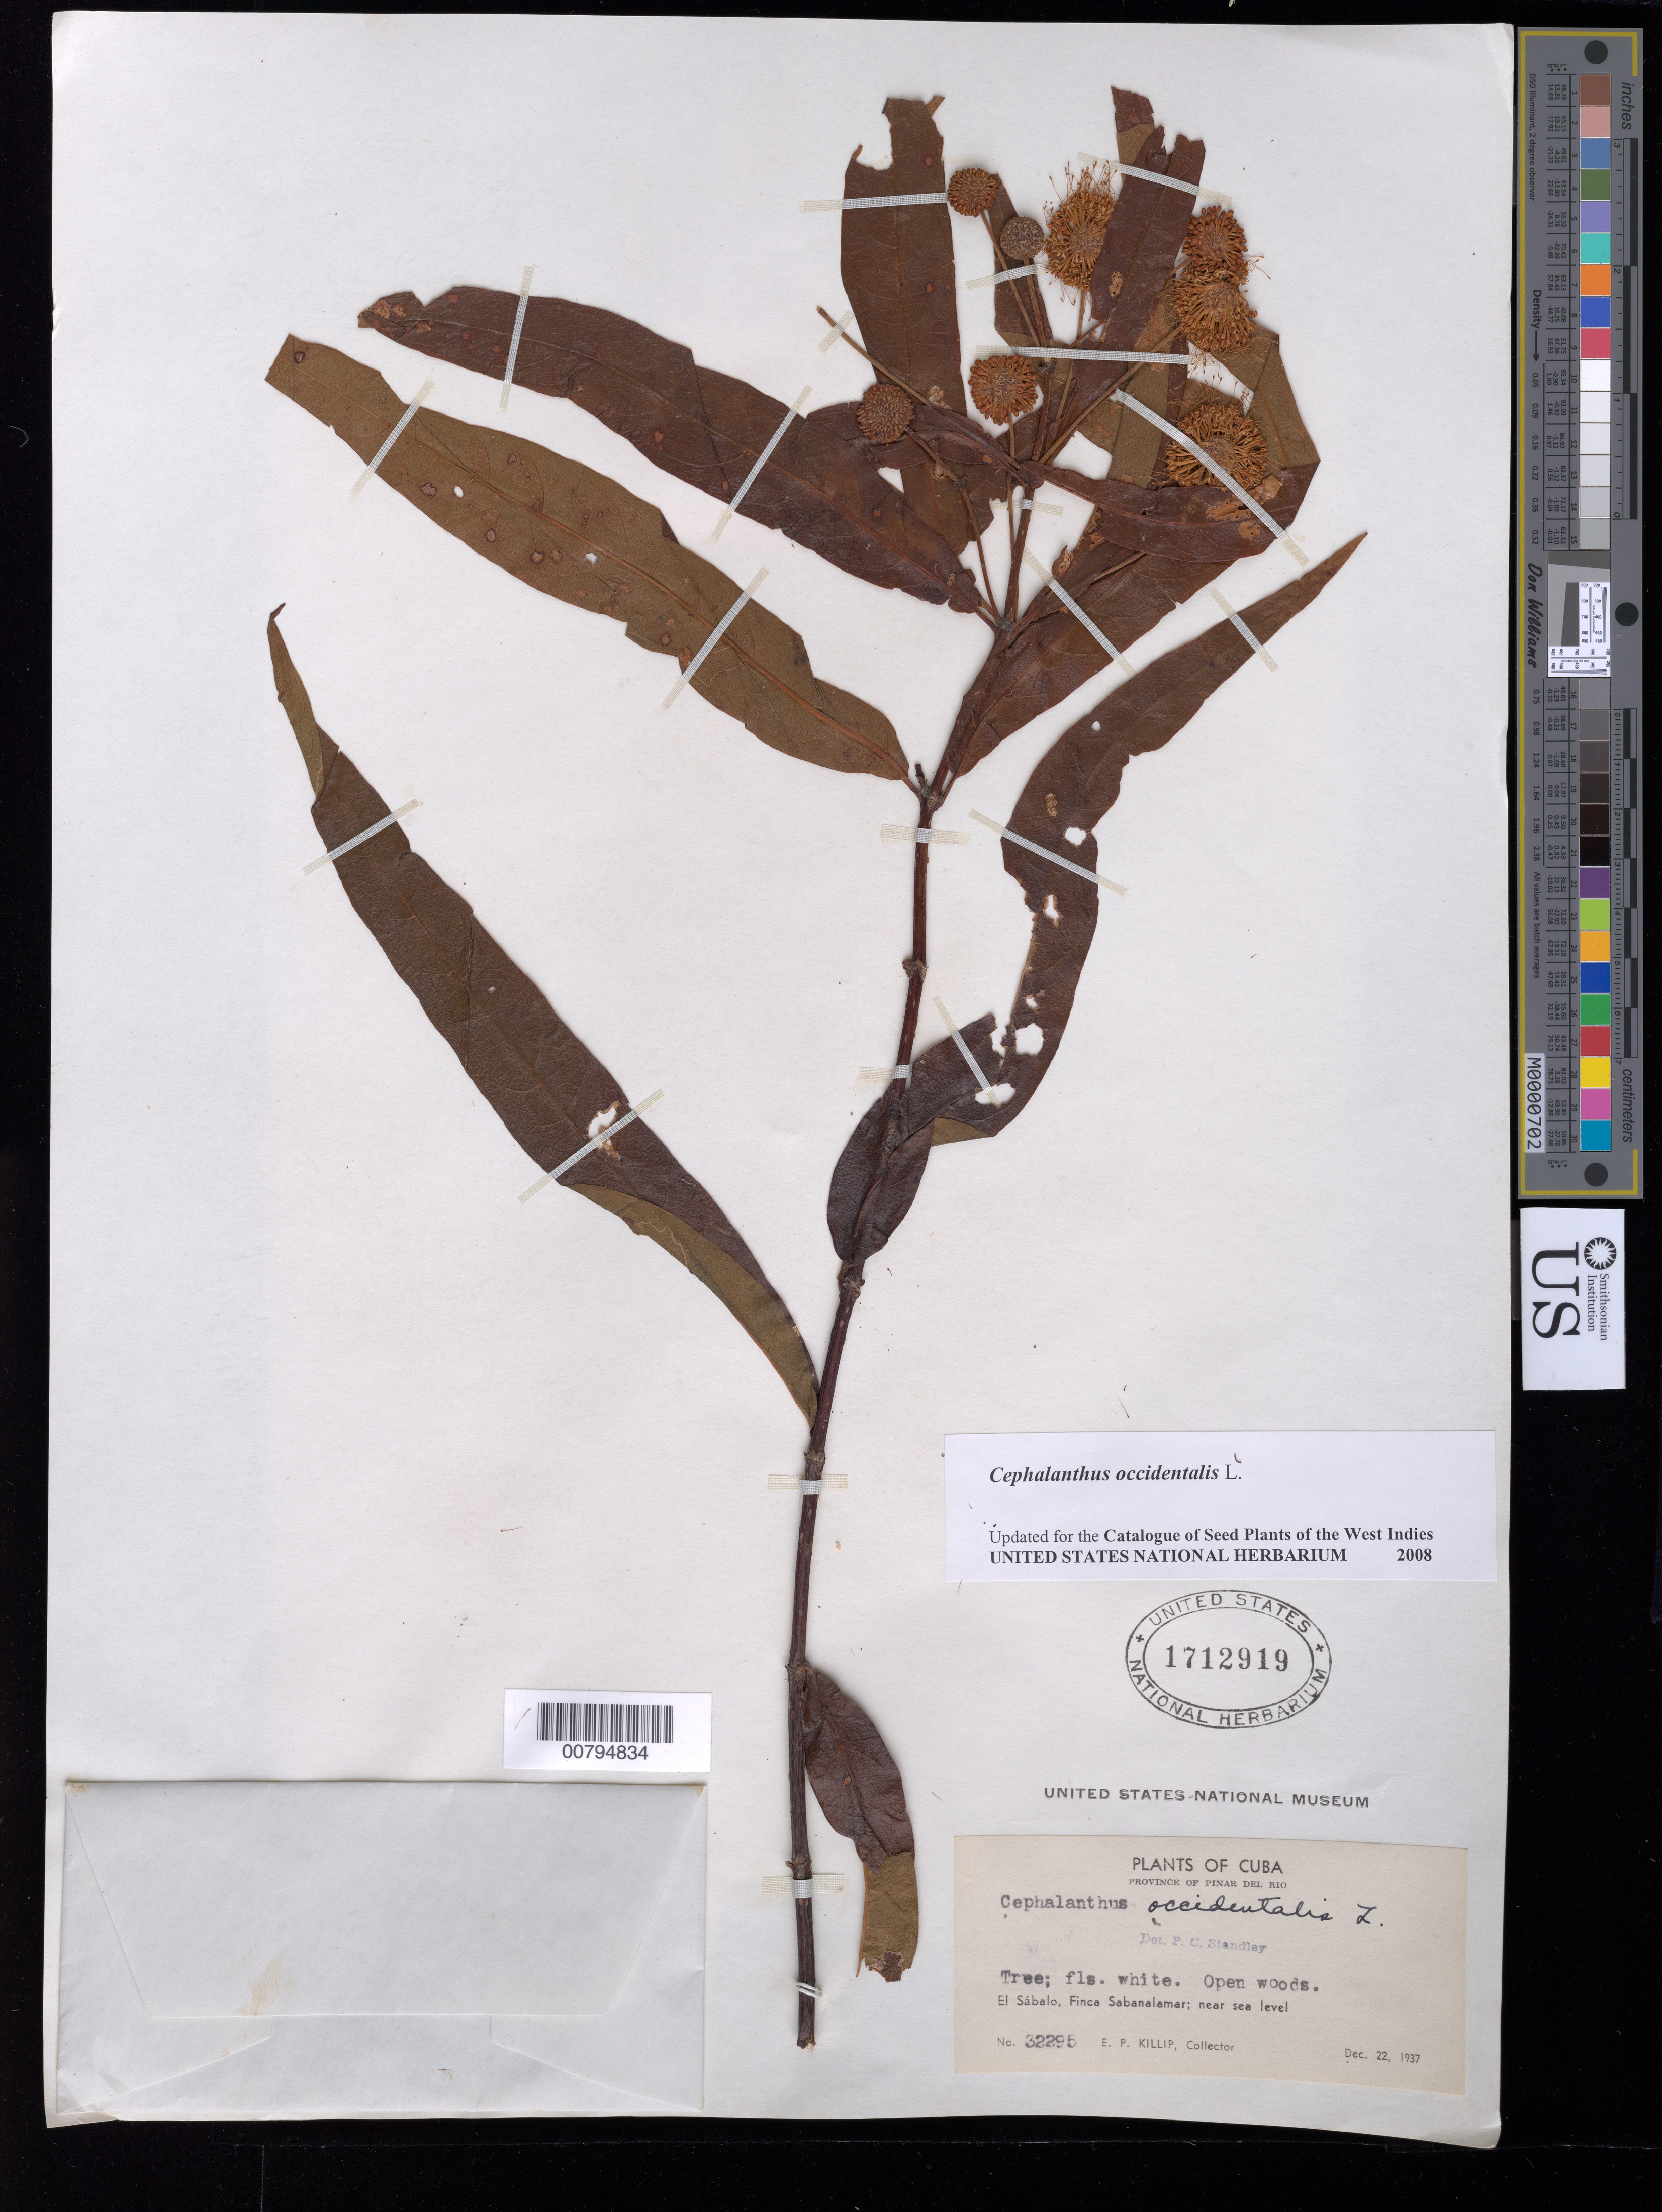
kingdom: Plantae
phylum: Tracheophyta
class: Magnoliopsida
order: Gentianales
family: Rubiaceae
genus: Cephalanthus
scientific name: Cephalanthus occidentalis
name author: L.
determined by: Standley, Paul C.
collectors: E. P. Killip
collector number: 32295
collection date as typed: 22 Dec 1937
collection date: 1937-12-22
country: Cuba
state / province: Pinar del Río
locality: El Sablalo, Finca Sabanalamar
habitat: Open woods; near sea level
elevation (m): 0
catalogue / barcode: US 1712919